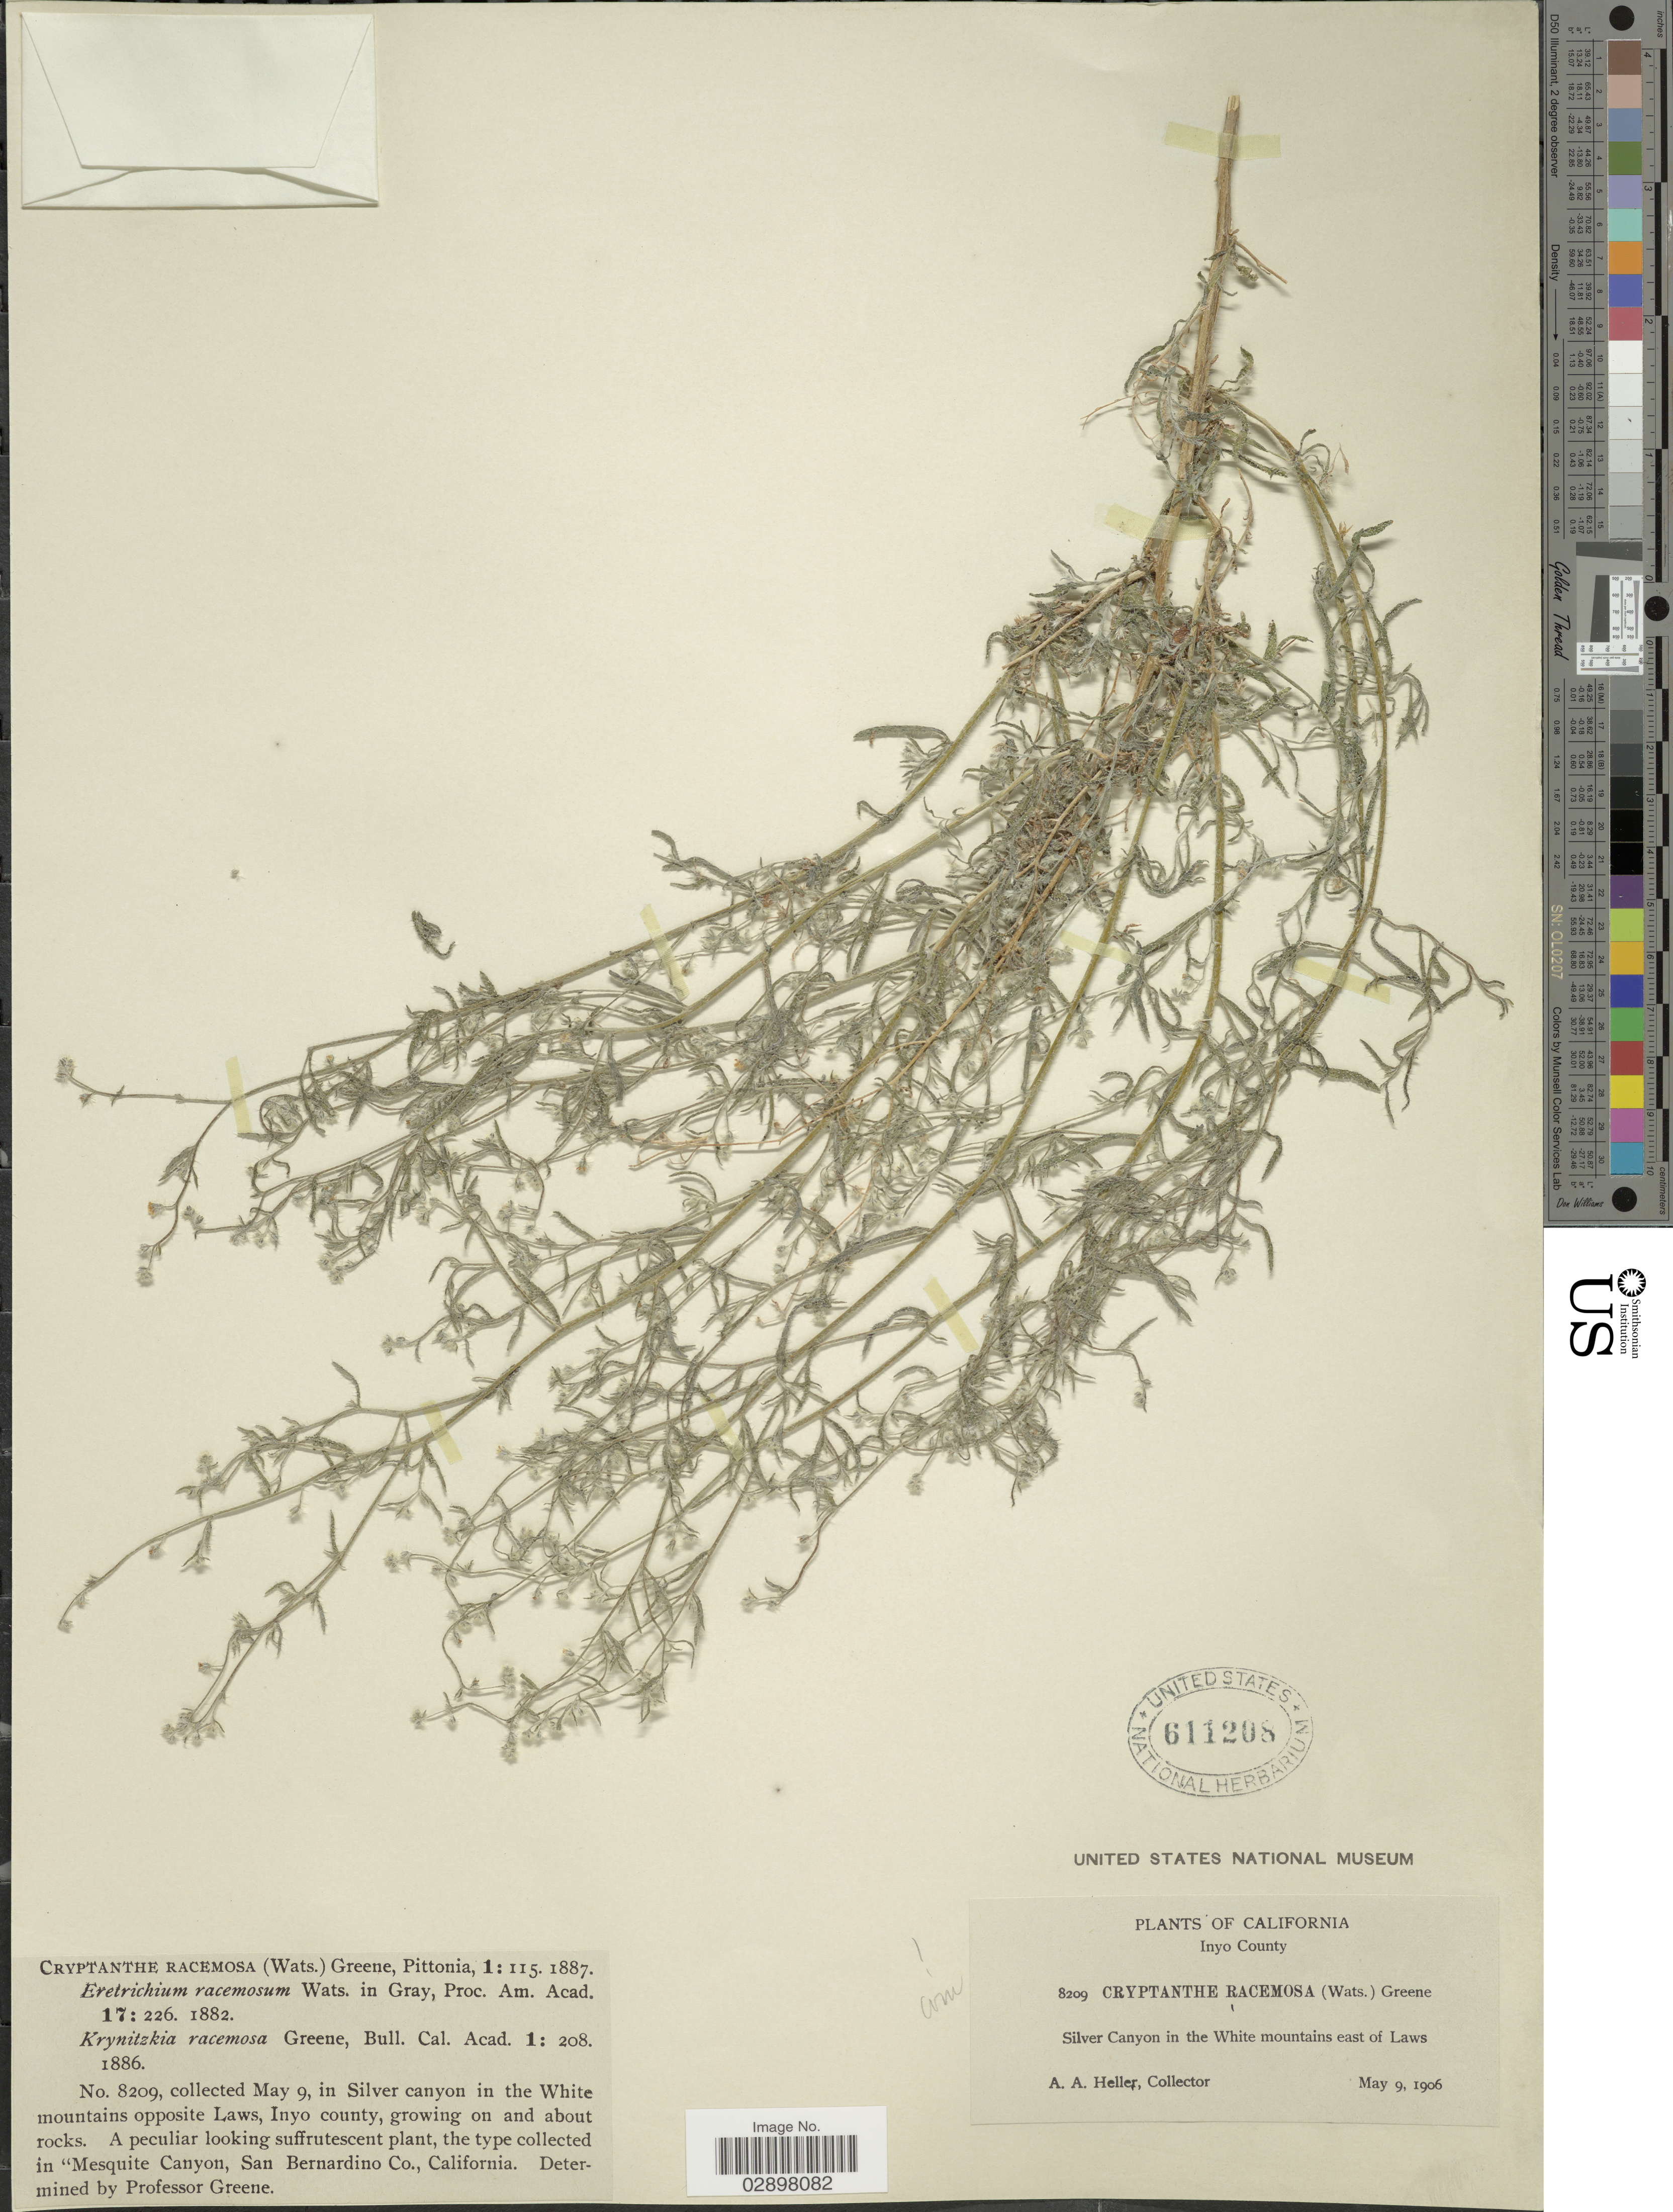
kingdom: Plantae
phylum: Tracheophyta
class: Magnoliopsida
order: Boraginales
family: Boraginaceae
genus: Cryptantha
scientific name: Cryptantha racemosa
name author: (S. Watson) Greene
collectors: A. A. Heller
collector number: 8209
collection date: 1906-05-09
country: United States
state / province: California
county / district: Inyo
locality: Inyo County, Silver Canyon in the White mountains east of Laws.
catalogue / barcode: US 611208